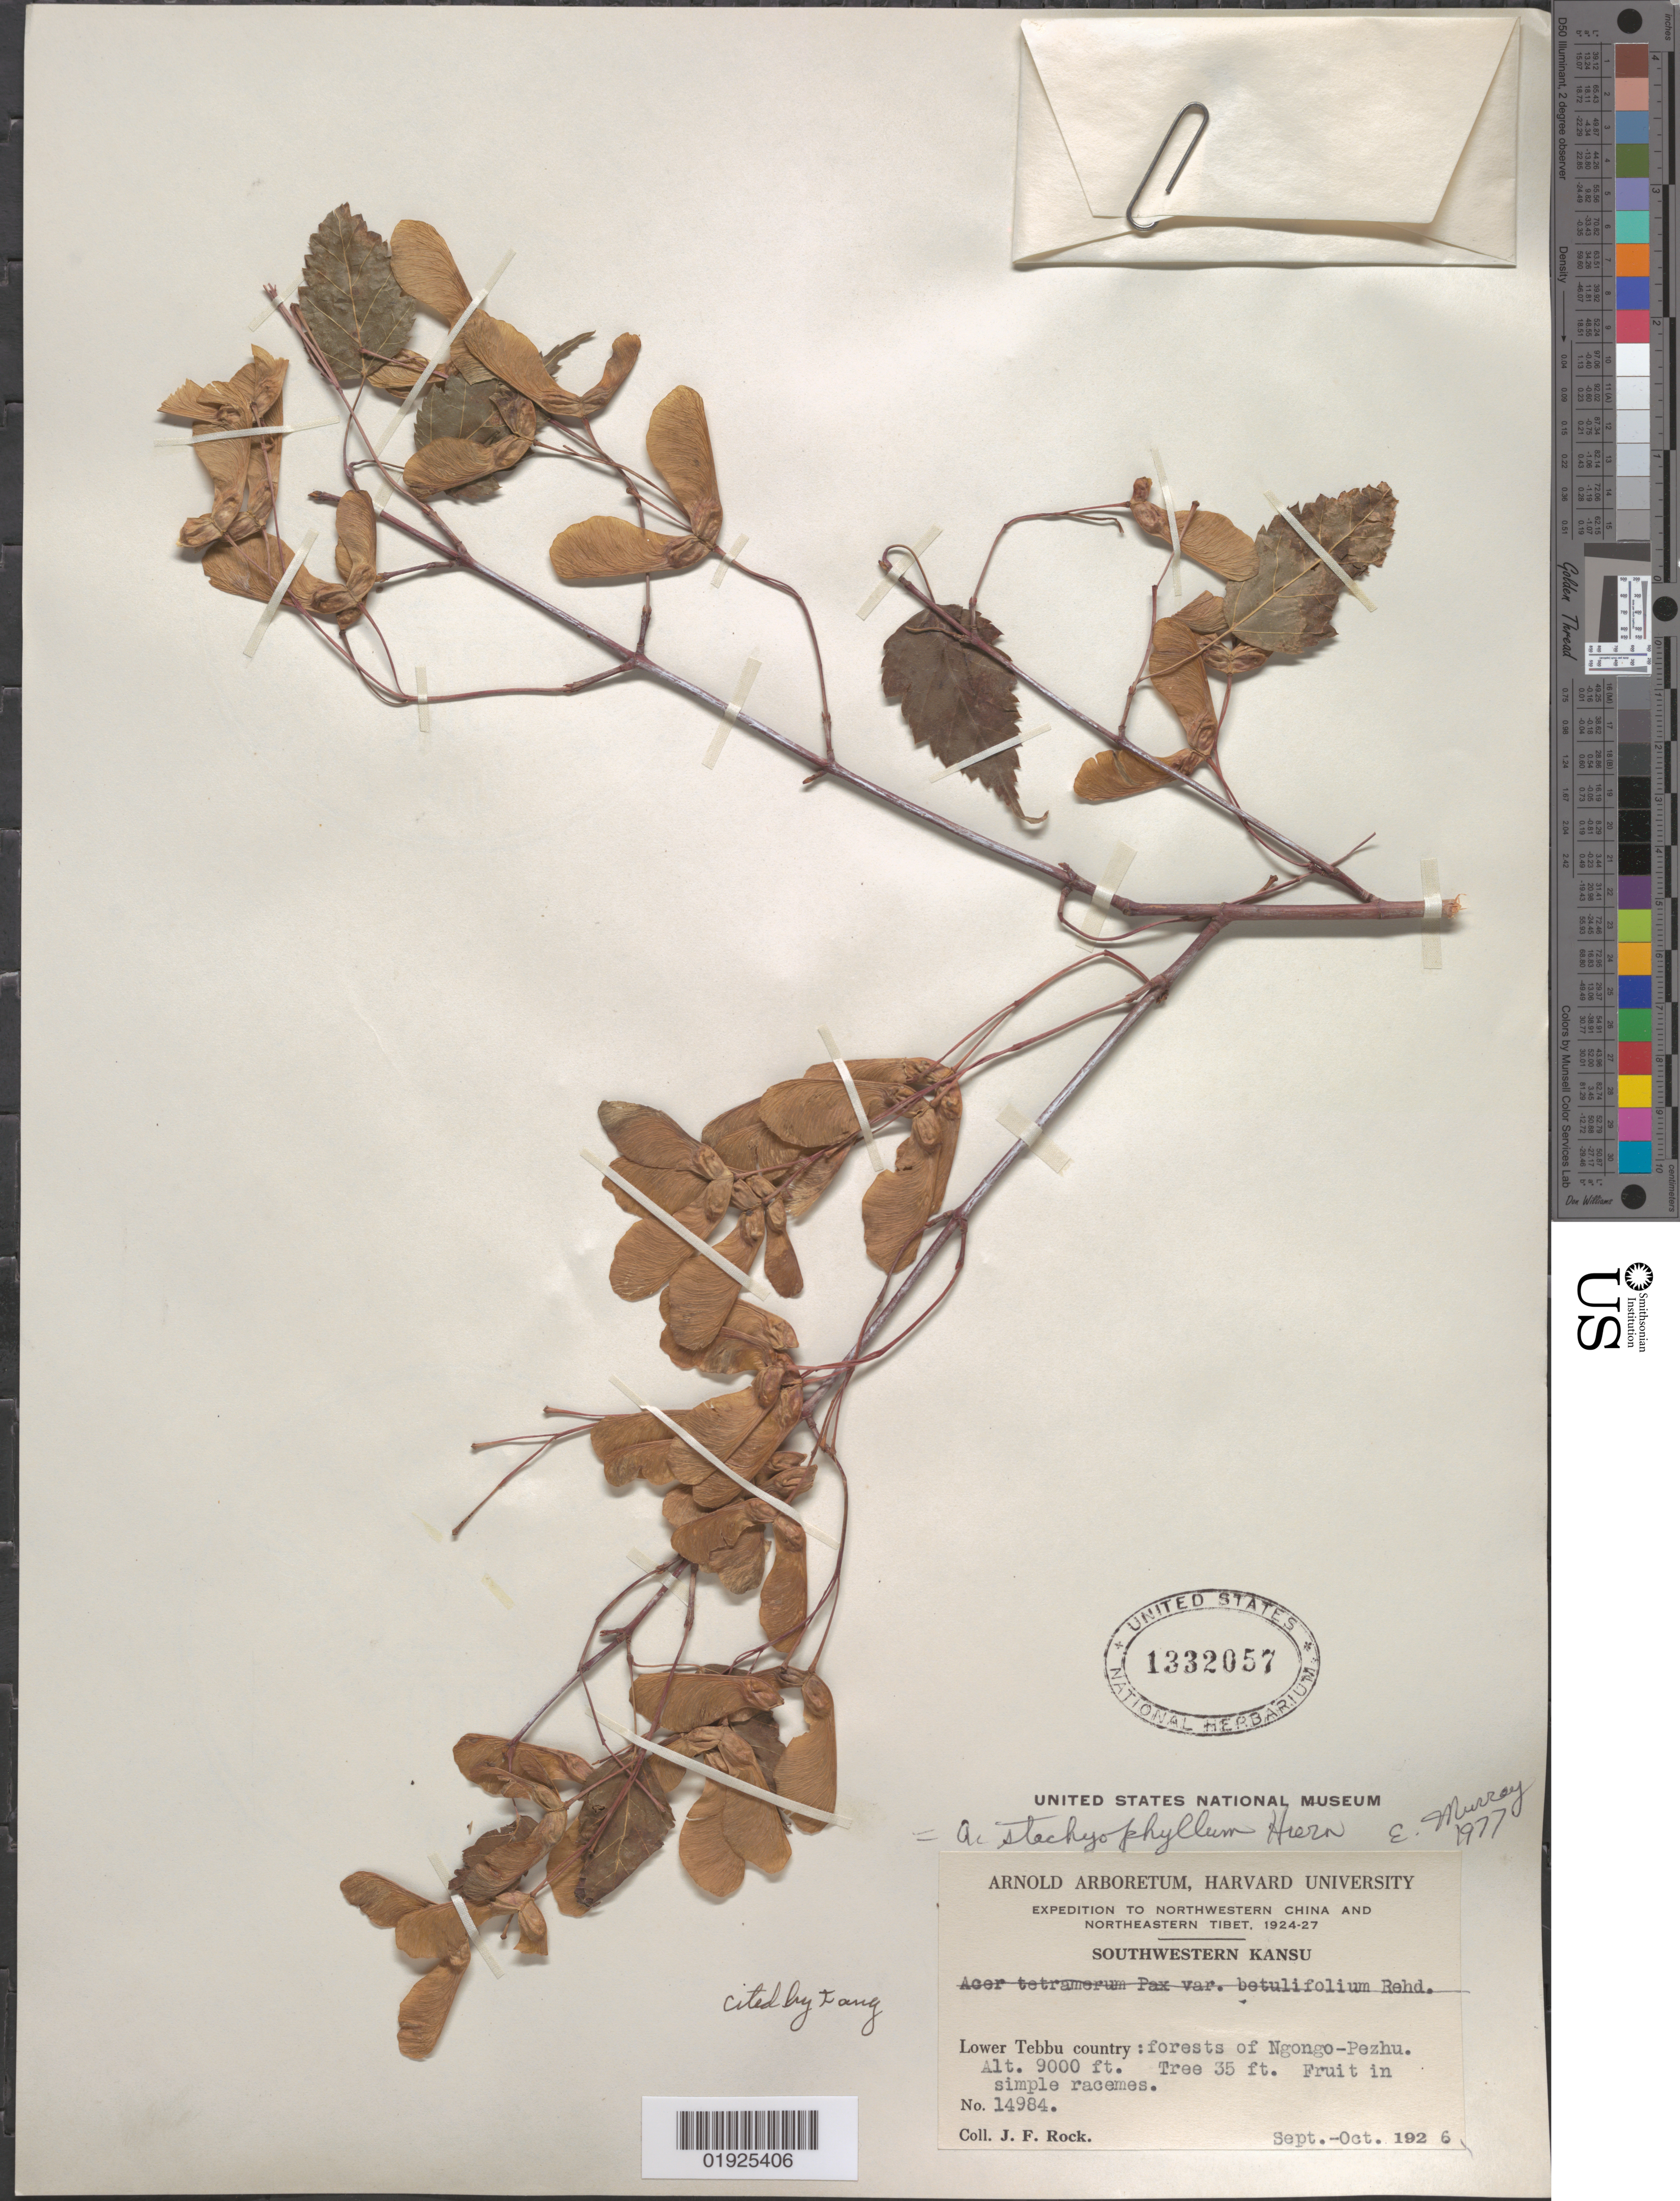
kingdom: Plantae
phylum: Tracheophyta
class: Magnoliopsida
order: Sapindales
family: Sapindaceae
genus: Acer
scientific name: Acer stachyophyllum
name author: Hiern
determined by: Murray, Edward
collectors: J. F. Rock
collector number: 14984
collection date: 1926-09/1926-10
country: China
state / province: Gansu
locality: Southwestern Kansu [Gansu]. Lower Tebbu country; forests of Ngongo-Pezhu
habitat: Forest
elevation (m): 2743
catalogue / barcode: US 1332057